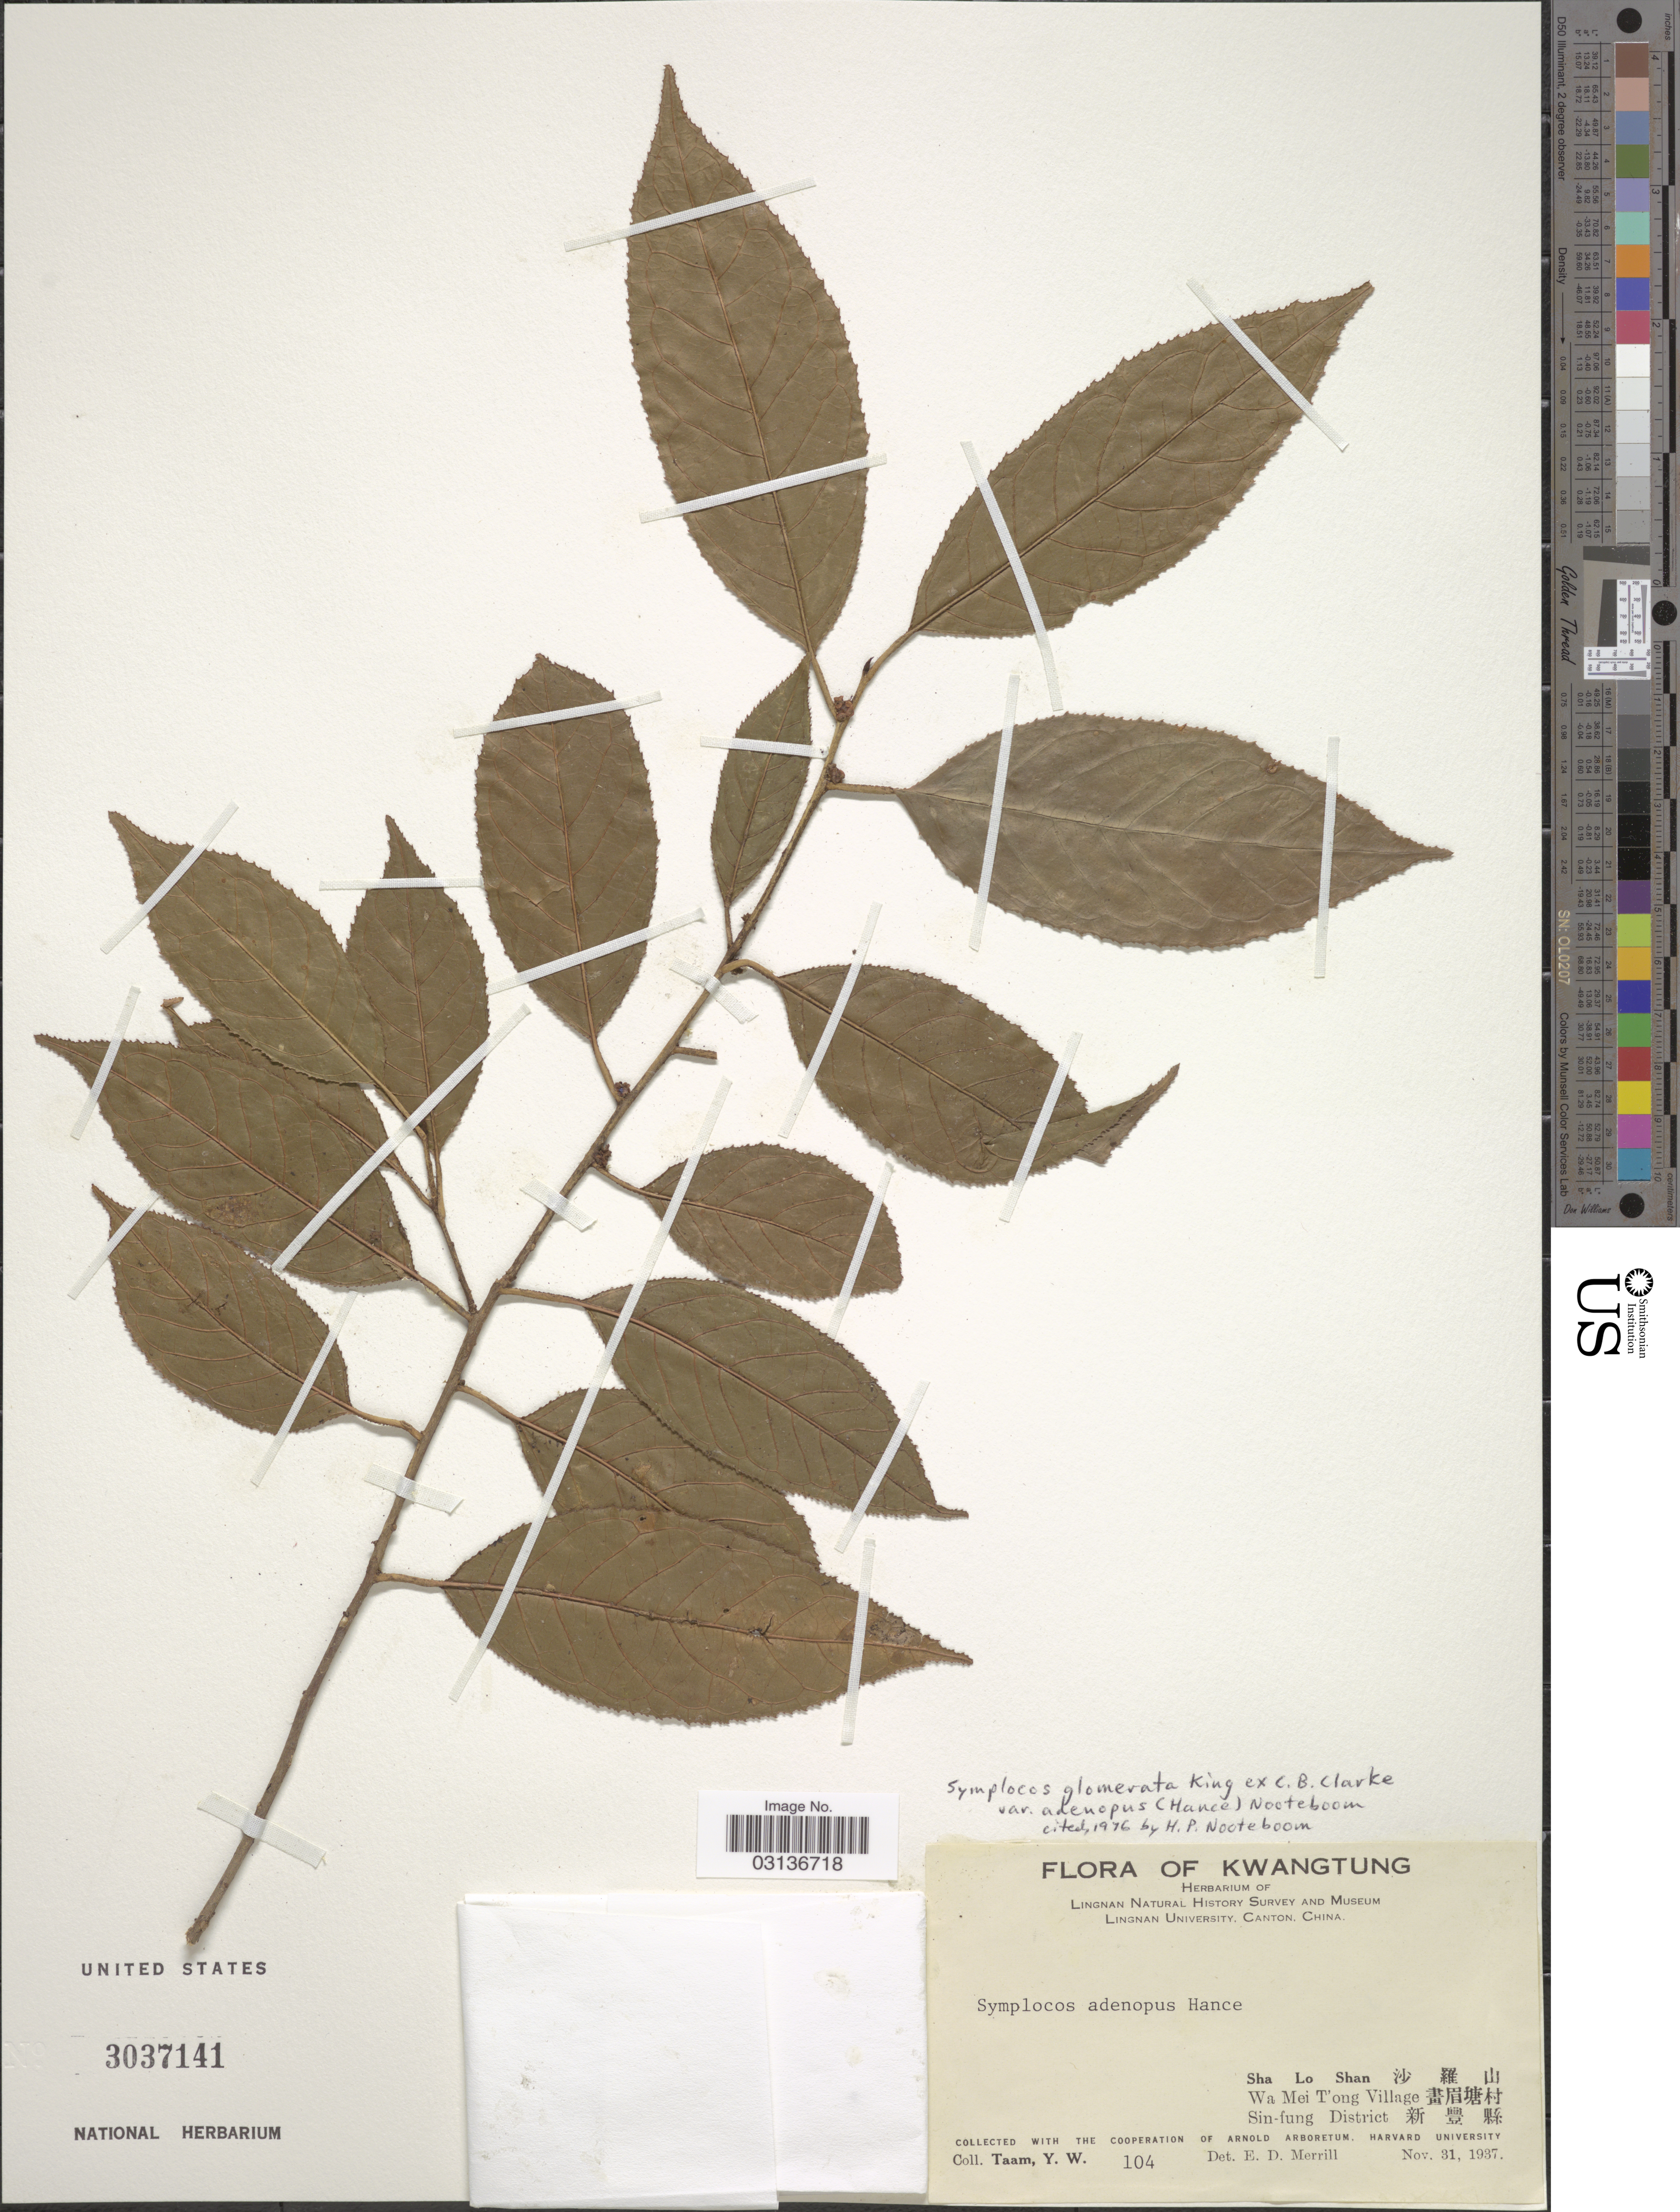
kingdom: Plantae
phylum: Tracheophyta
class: Magnoliopsida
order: Ericales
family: Symplocaceae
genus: Symplocos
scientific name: Symplocos glomerata var. adenopus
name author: (Hance) Noot.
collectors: Y. W. Taam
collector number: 104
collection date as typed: Transcribed d/m/y: 31/11/1937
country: China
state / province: Guangdong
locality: Kwatung.Sha Lo Shan Wa Mei T'ong Village Sin-fung District .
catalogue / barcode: US 3037141